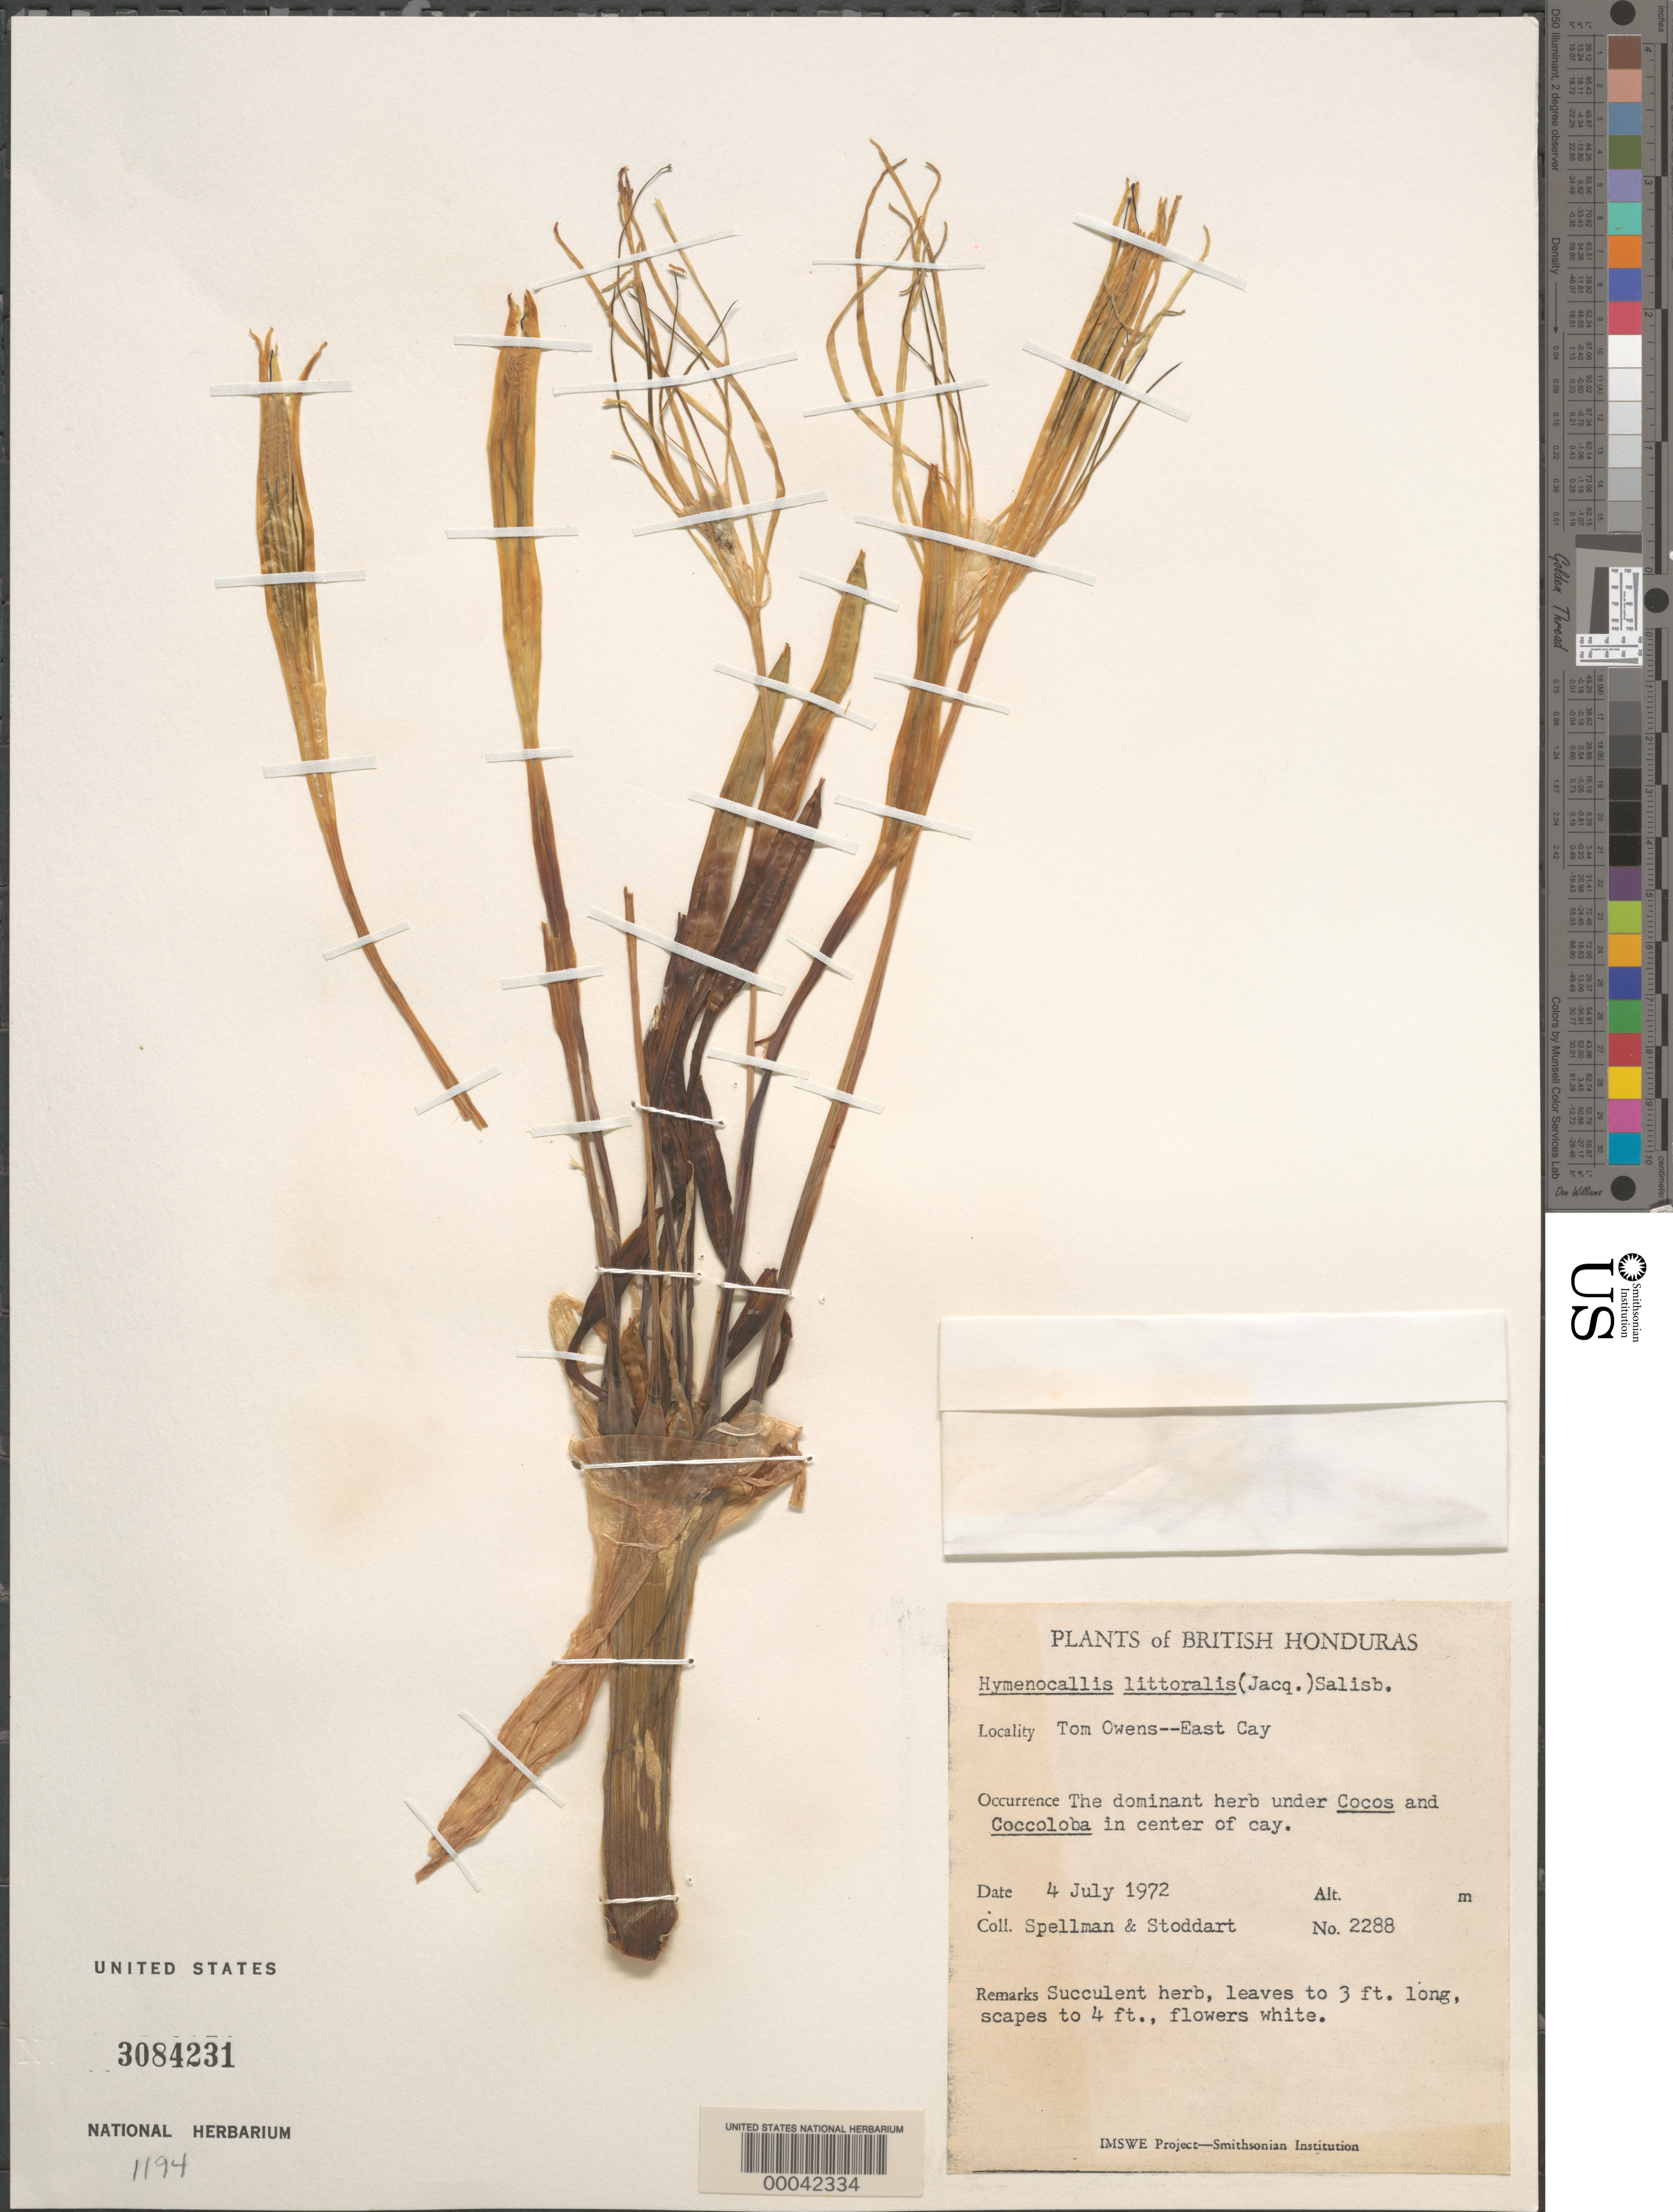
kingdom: Plantae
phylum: Tracheophyta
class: Liliopsida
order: Asparagales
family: Amaryllidaceae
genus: Hymenocallis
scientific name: Hymenocallis littoralis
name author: (Jacq.) Salisb.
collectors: D. L. Spellman & D. R. Stoddart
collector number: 2288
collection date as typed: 04 Jul 1972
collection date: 1972-07-04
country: Belize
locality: Tom Owens--East Cay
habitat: Dominant herb under cocos & coccoloba in center of cay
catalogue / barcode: US 3084231